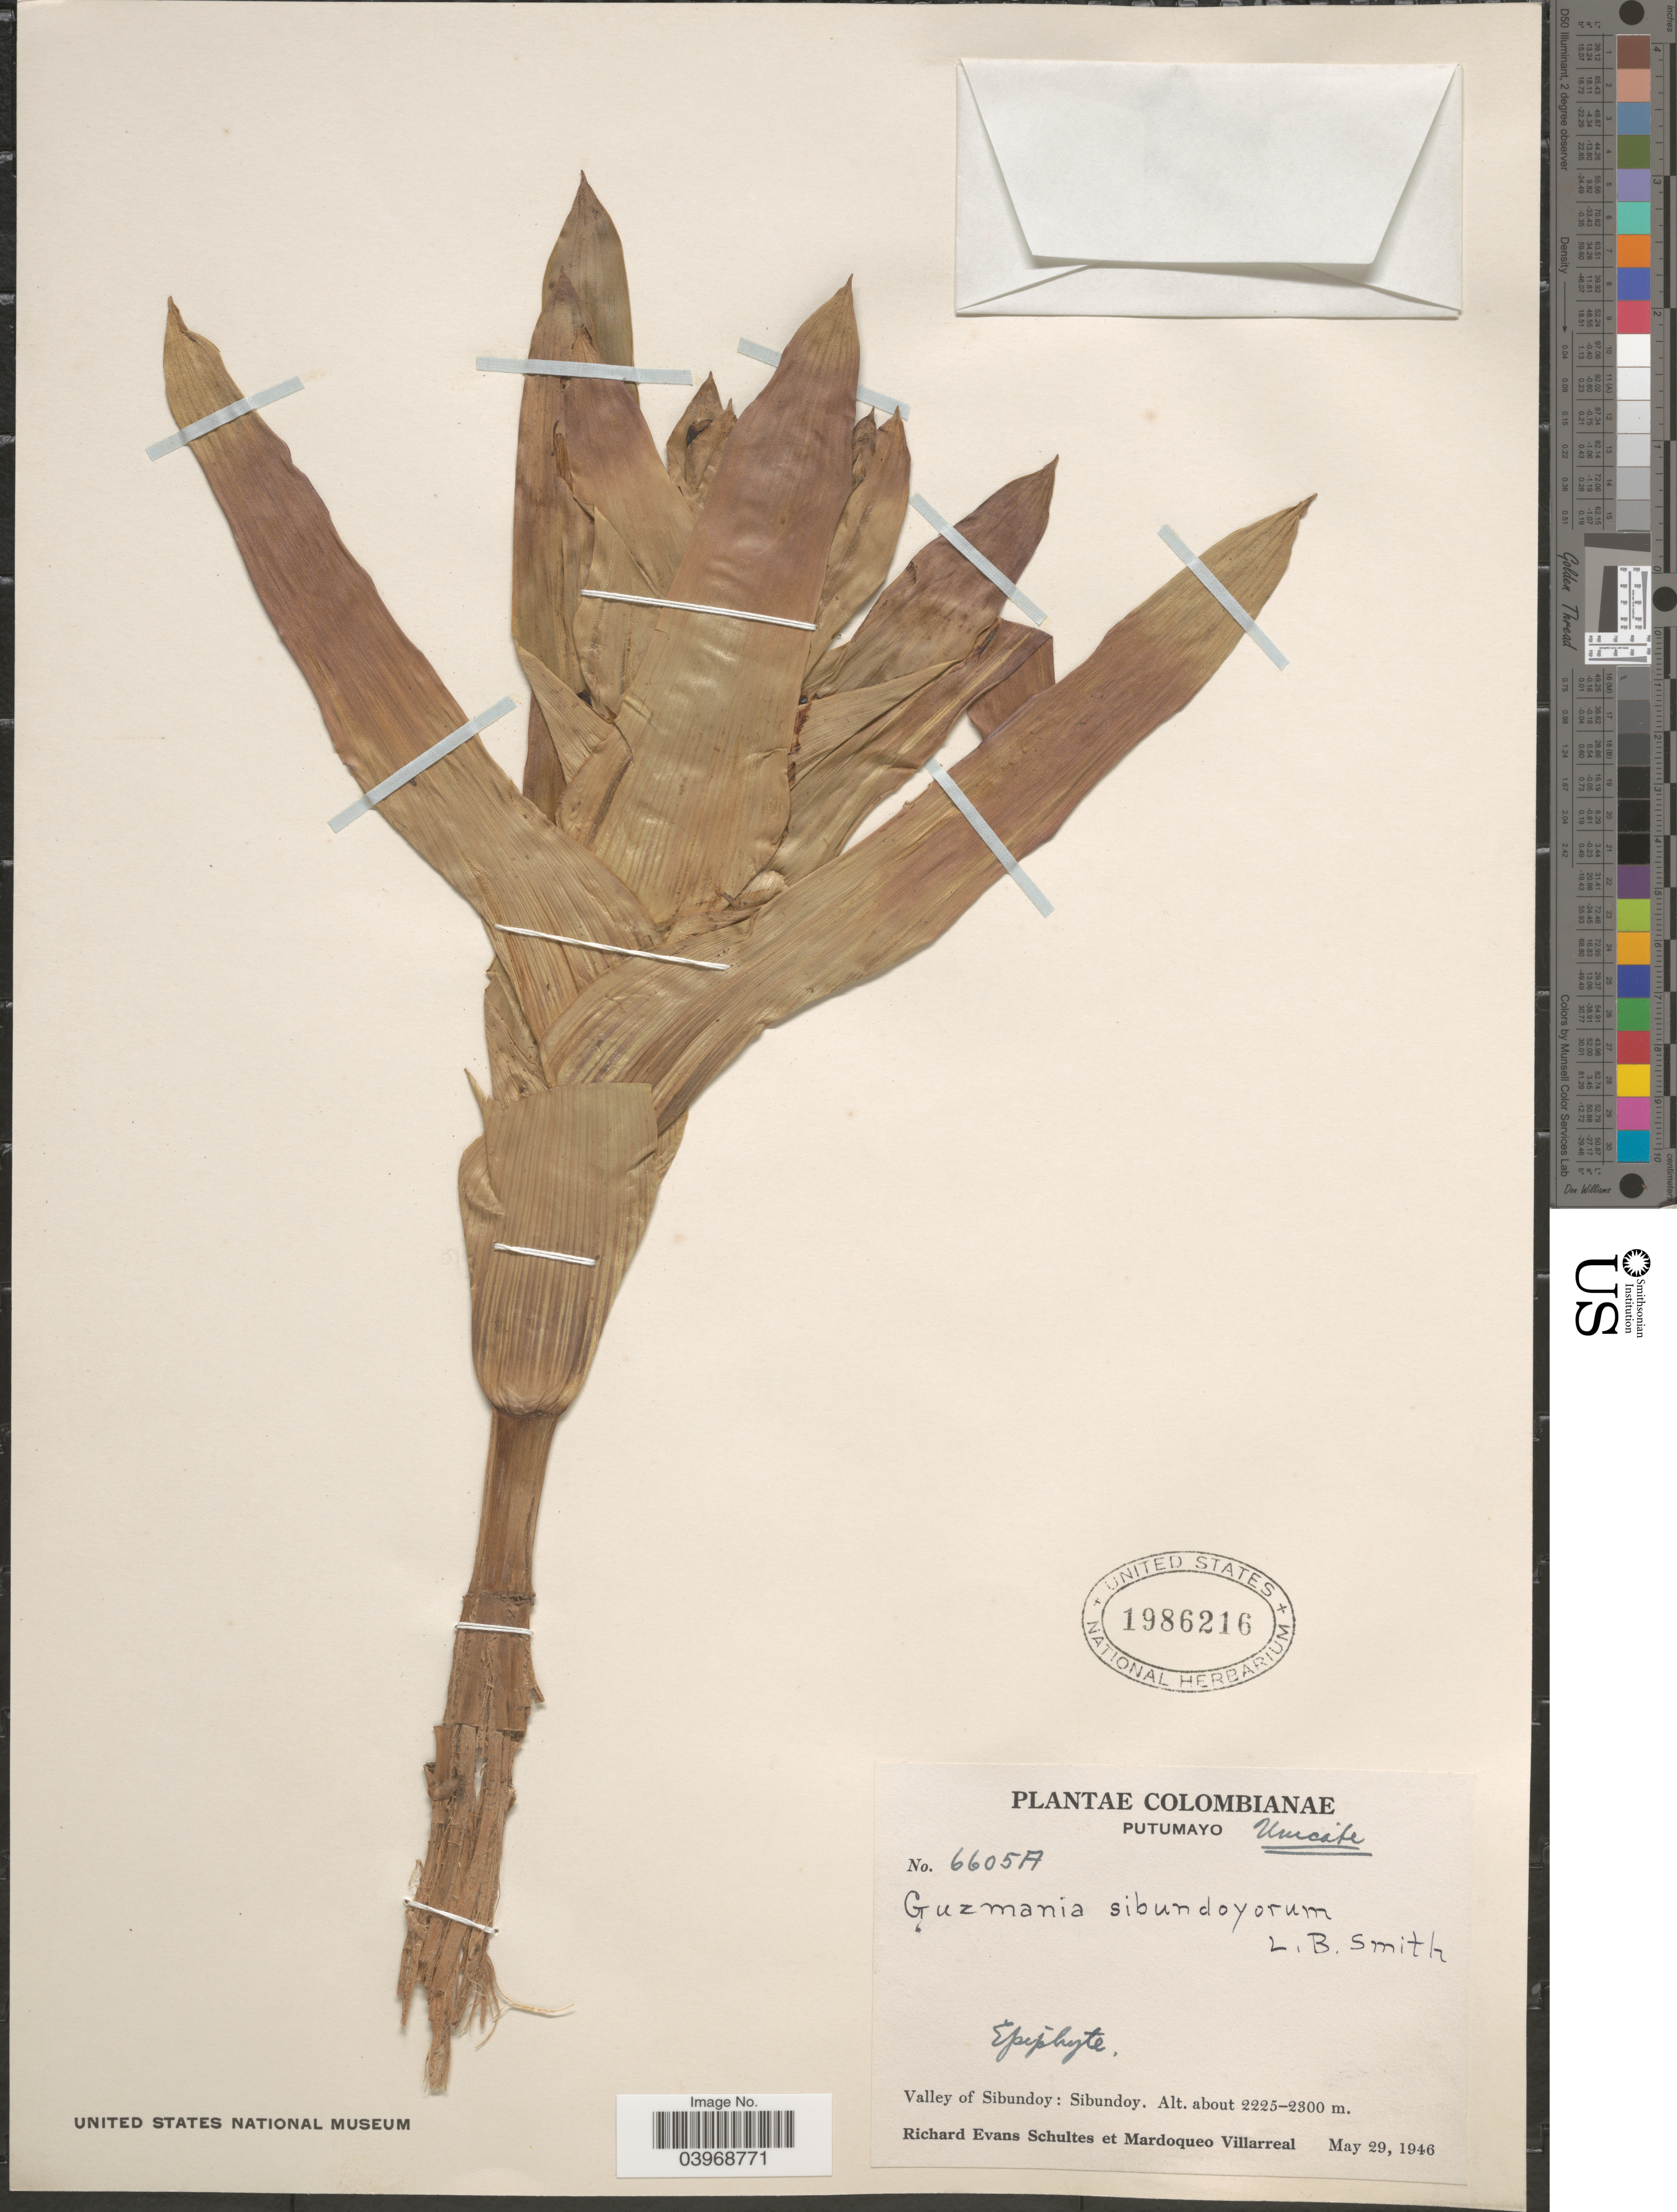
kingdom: Plantae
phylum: Tracheophyta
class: Liliopsida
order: Poales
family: Bromeliaceae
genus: Guzmania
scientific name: Guzmania sibundoyorum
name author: L.B. Sm.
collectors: R. E. Schultes & M. Villarreal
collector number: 6605A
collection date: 1946-05-29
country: Colombia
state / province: Putumayo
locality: Valley of Sibundoy: Sibundoy.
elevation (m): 2225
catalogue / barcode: US 1986216